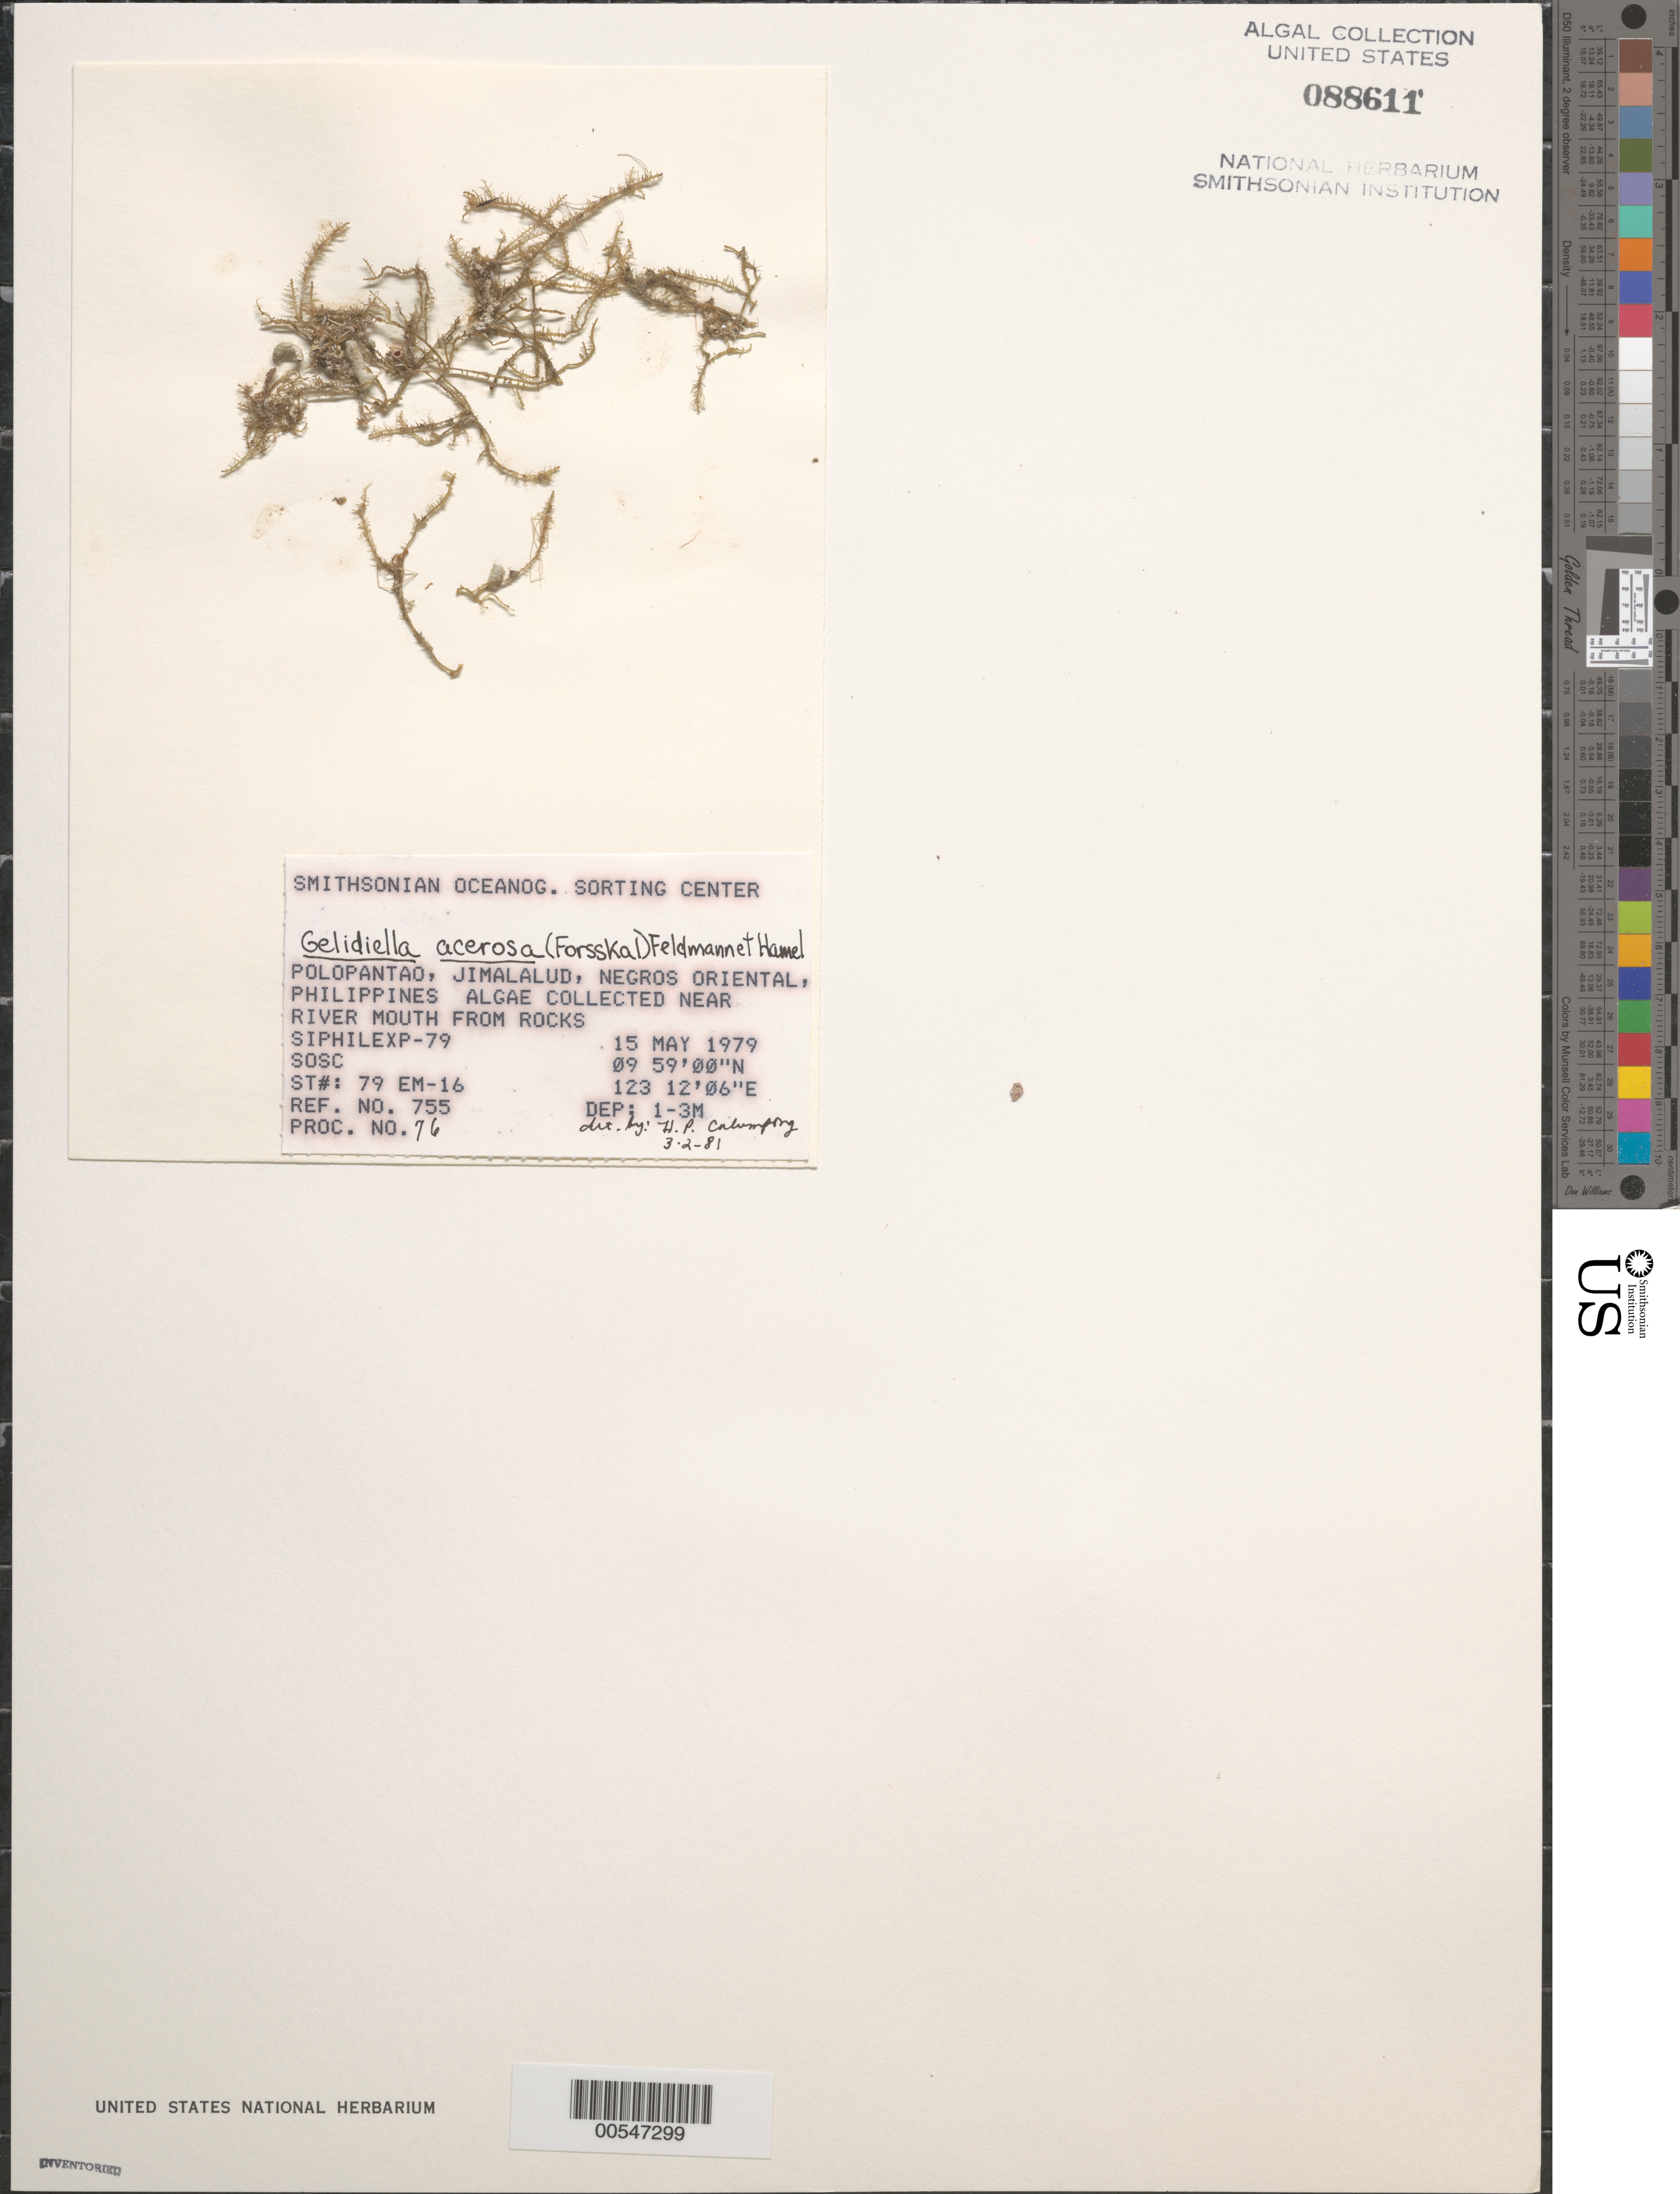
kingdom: Plantae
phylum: Rhodophyta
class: Florideophyceae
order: Gelidiales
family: Gelidiellaceae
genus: Gelidiella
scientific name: Gelidiella acerosa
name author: (Forssk.) Feldmann & G. Hamel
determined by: Calumpong, H. P.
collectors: SOSC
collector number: Station 79 Em-16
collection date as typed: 15 May 1979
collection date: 1979-05-15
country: Philippines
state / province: Central Visayas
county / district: Negros Oriental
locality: Polopantao, jimalalud, negros oriental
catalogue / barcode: US 88611